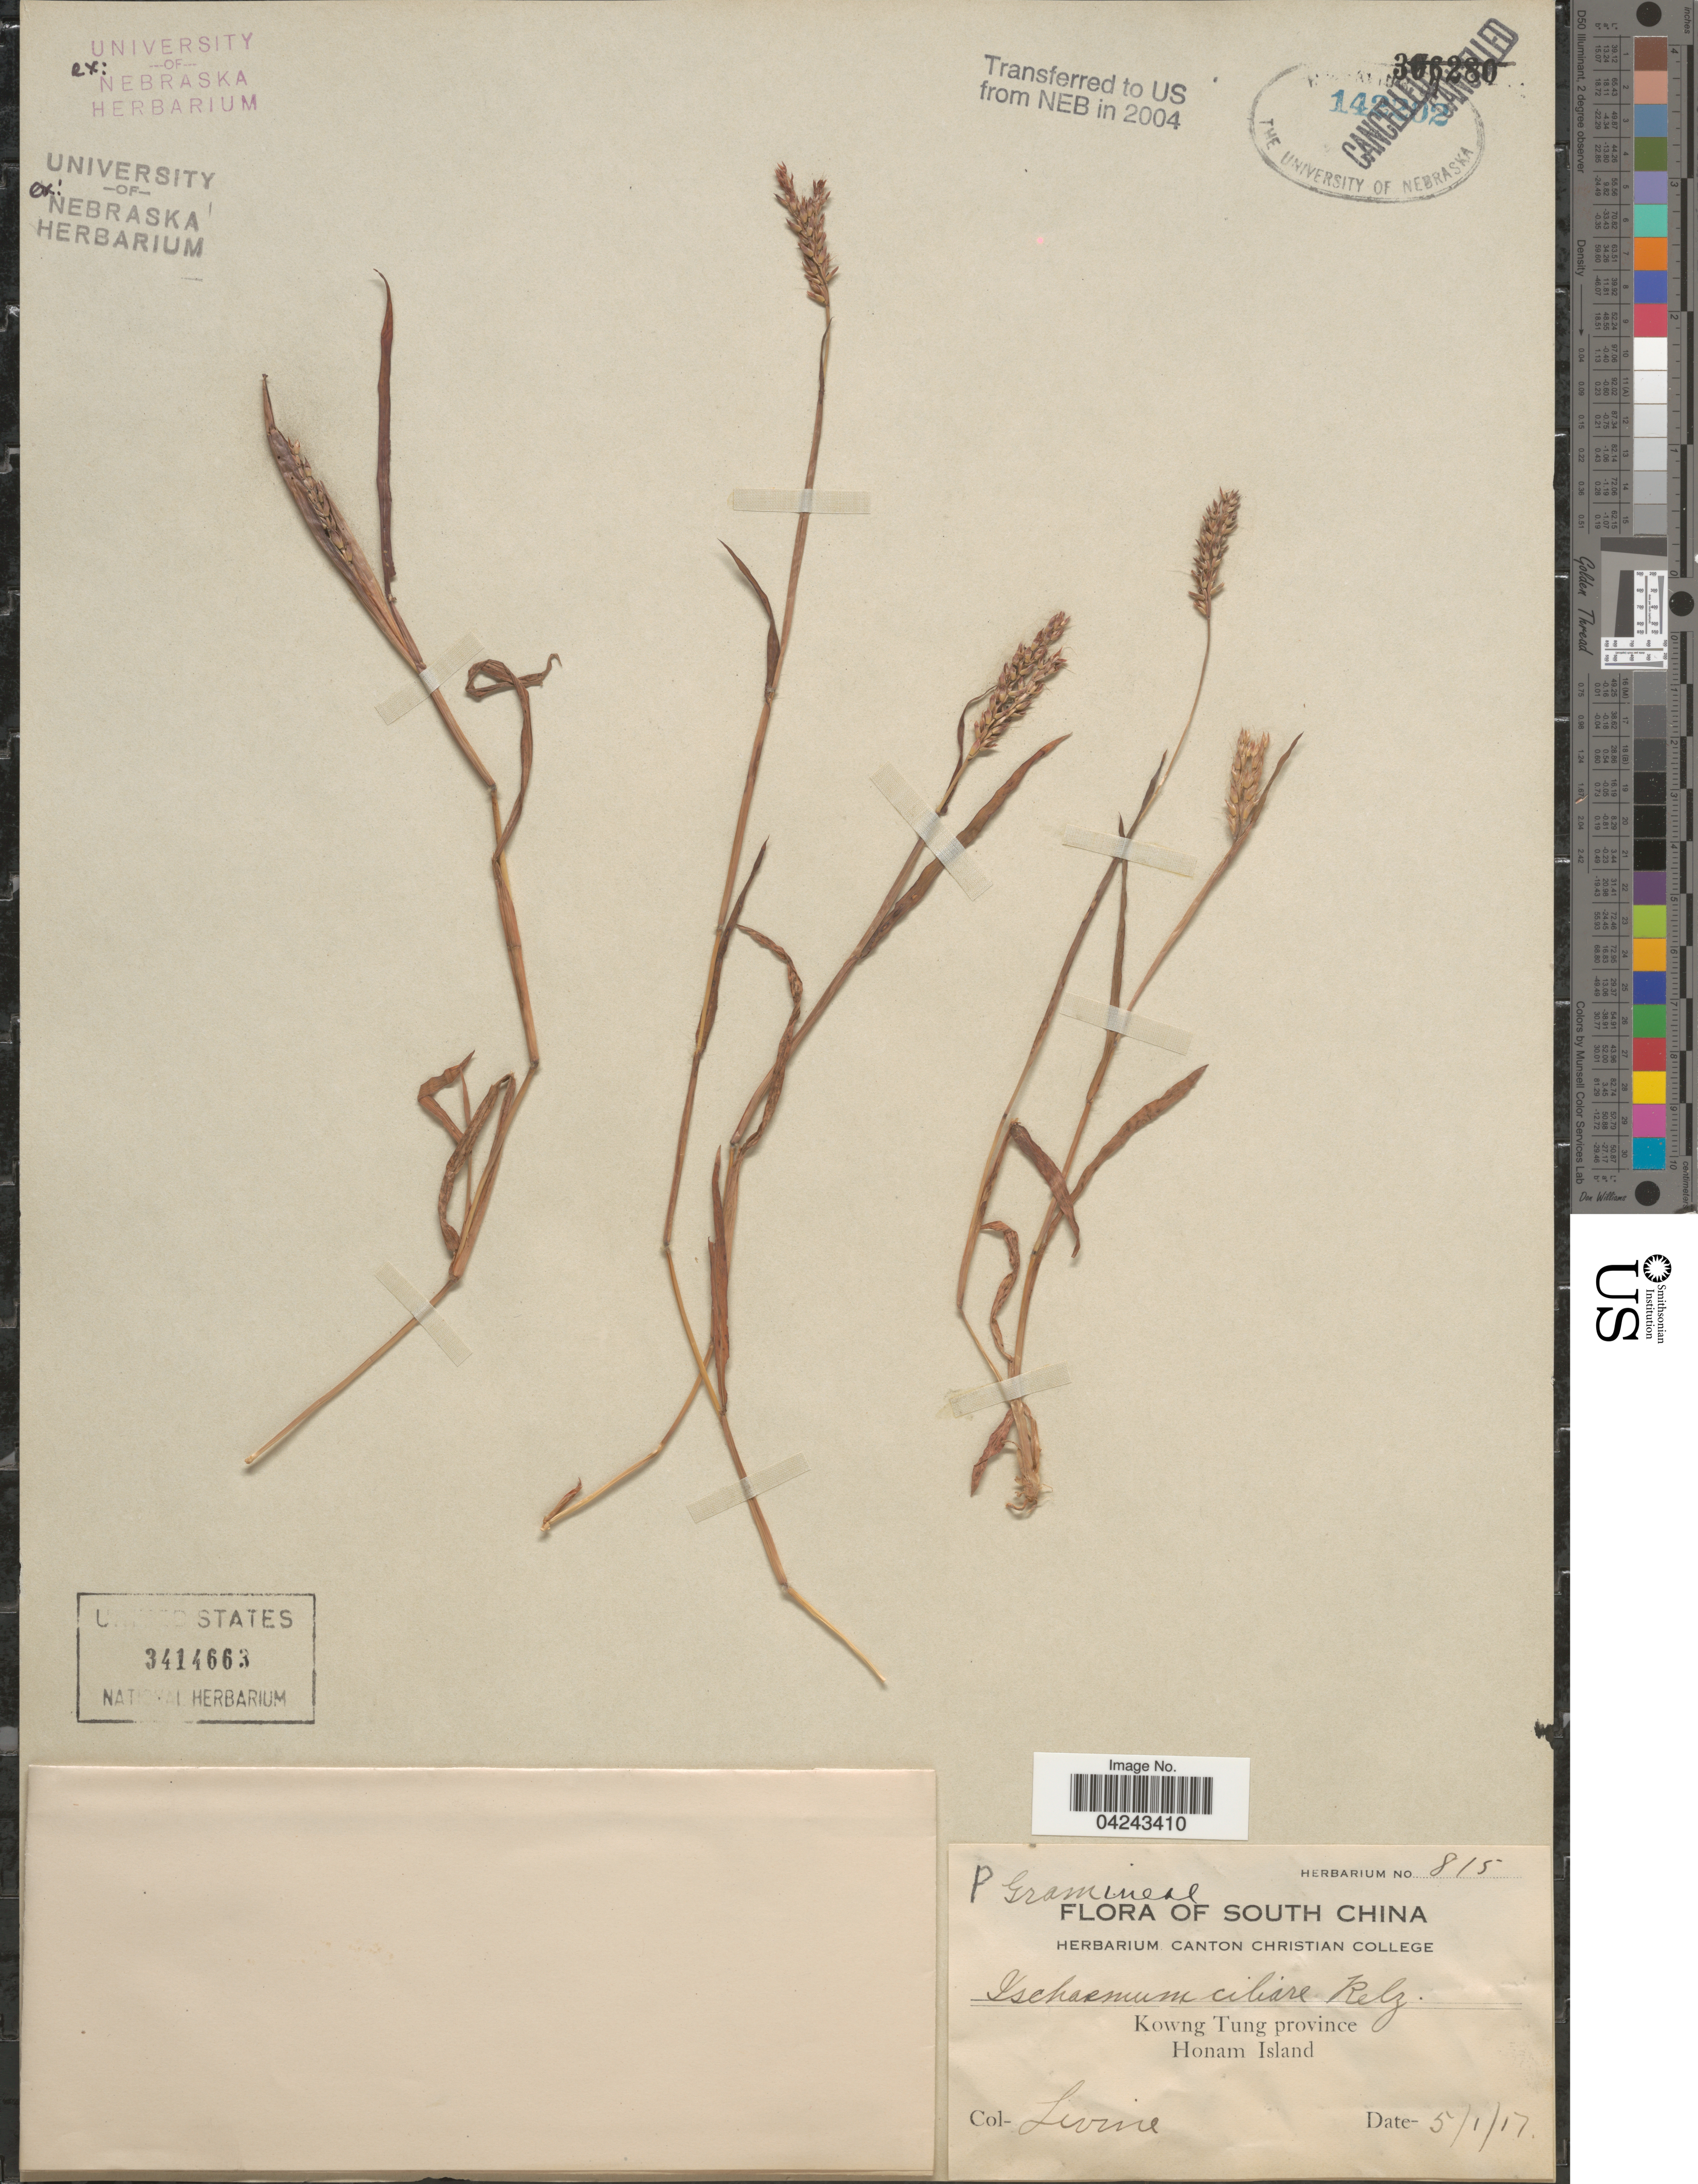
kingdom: Plantae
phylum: Tracheophyta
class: Liliopsida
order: Poales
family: Poaceae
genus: Ischaemum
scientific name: Ischaemum ciliare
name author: Retz.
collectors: -. Levine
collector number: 815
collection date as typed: Transcribed d/m/y: 5/1/17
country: China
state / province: Guangdong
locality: South China. Kowng Tung province. Honam Island.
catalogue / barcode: US 3414663